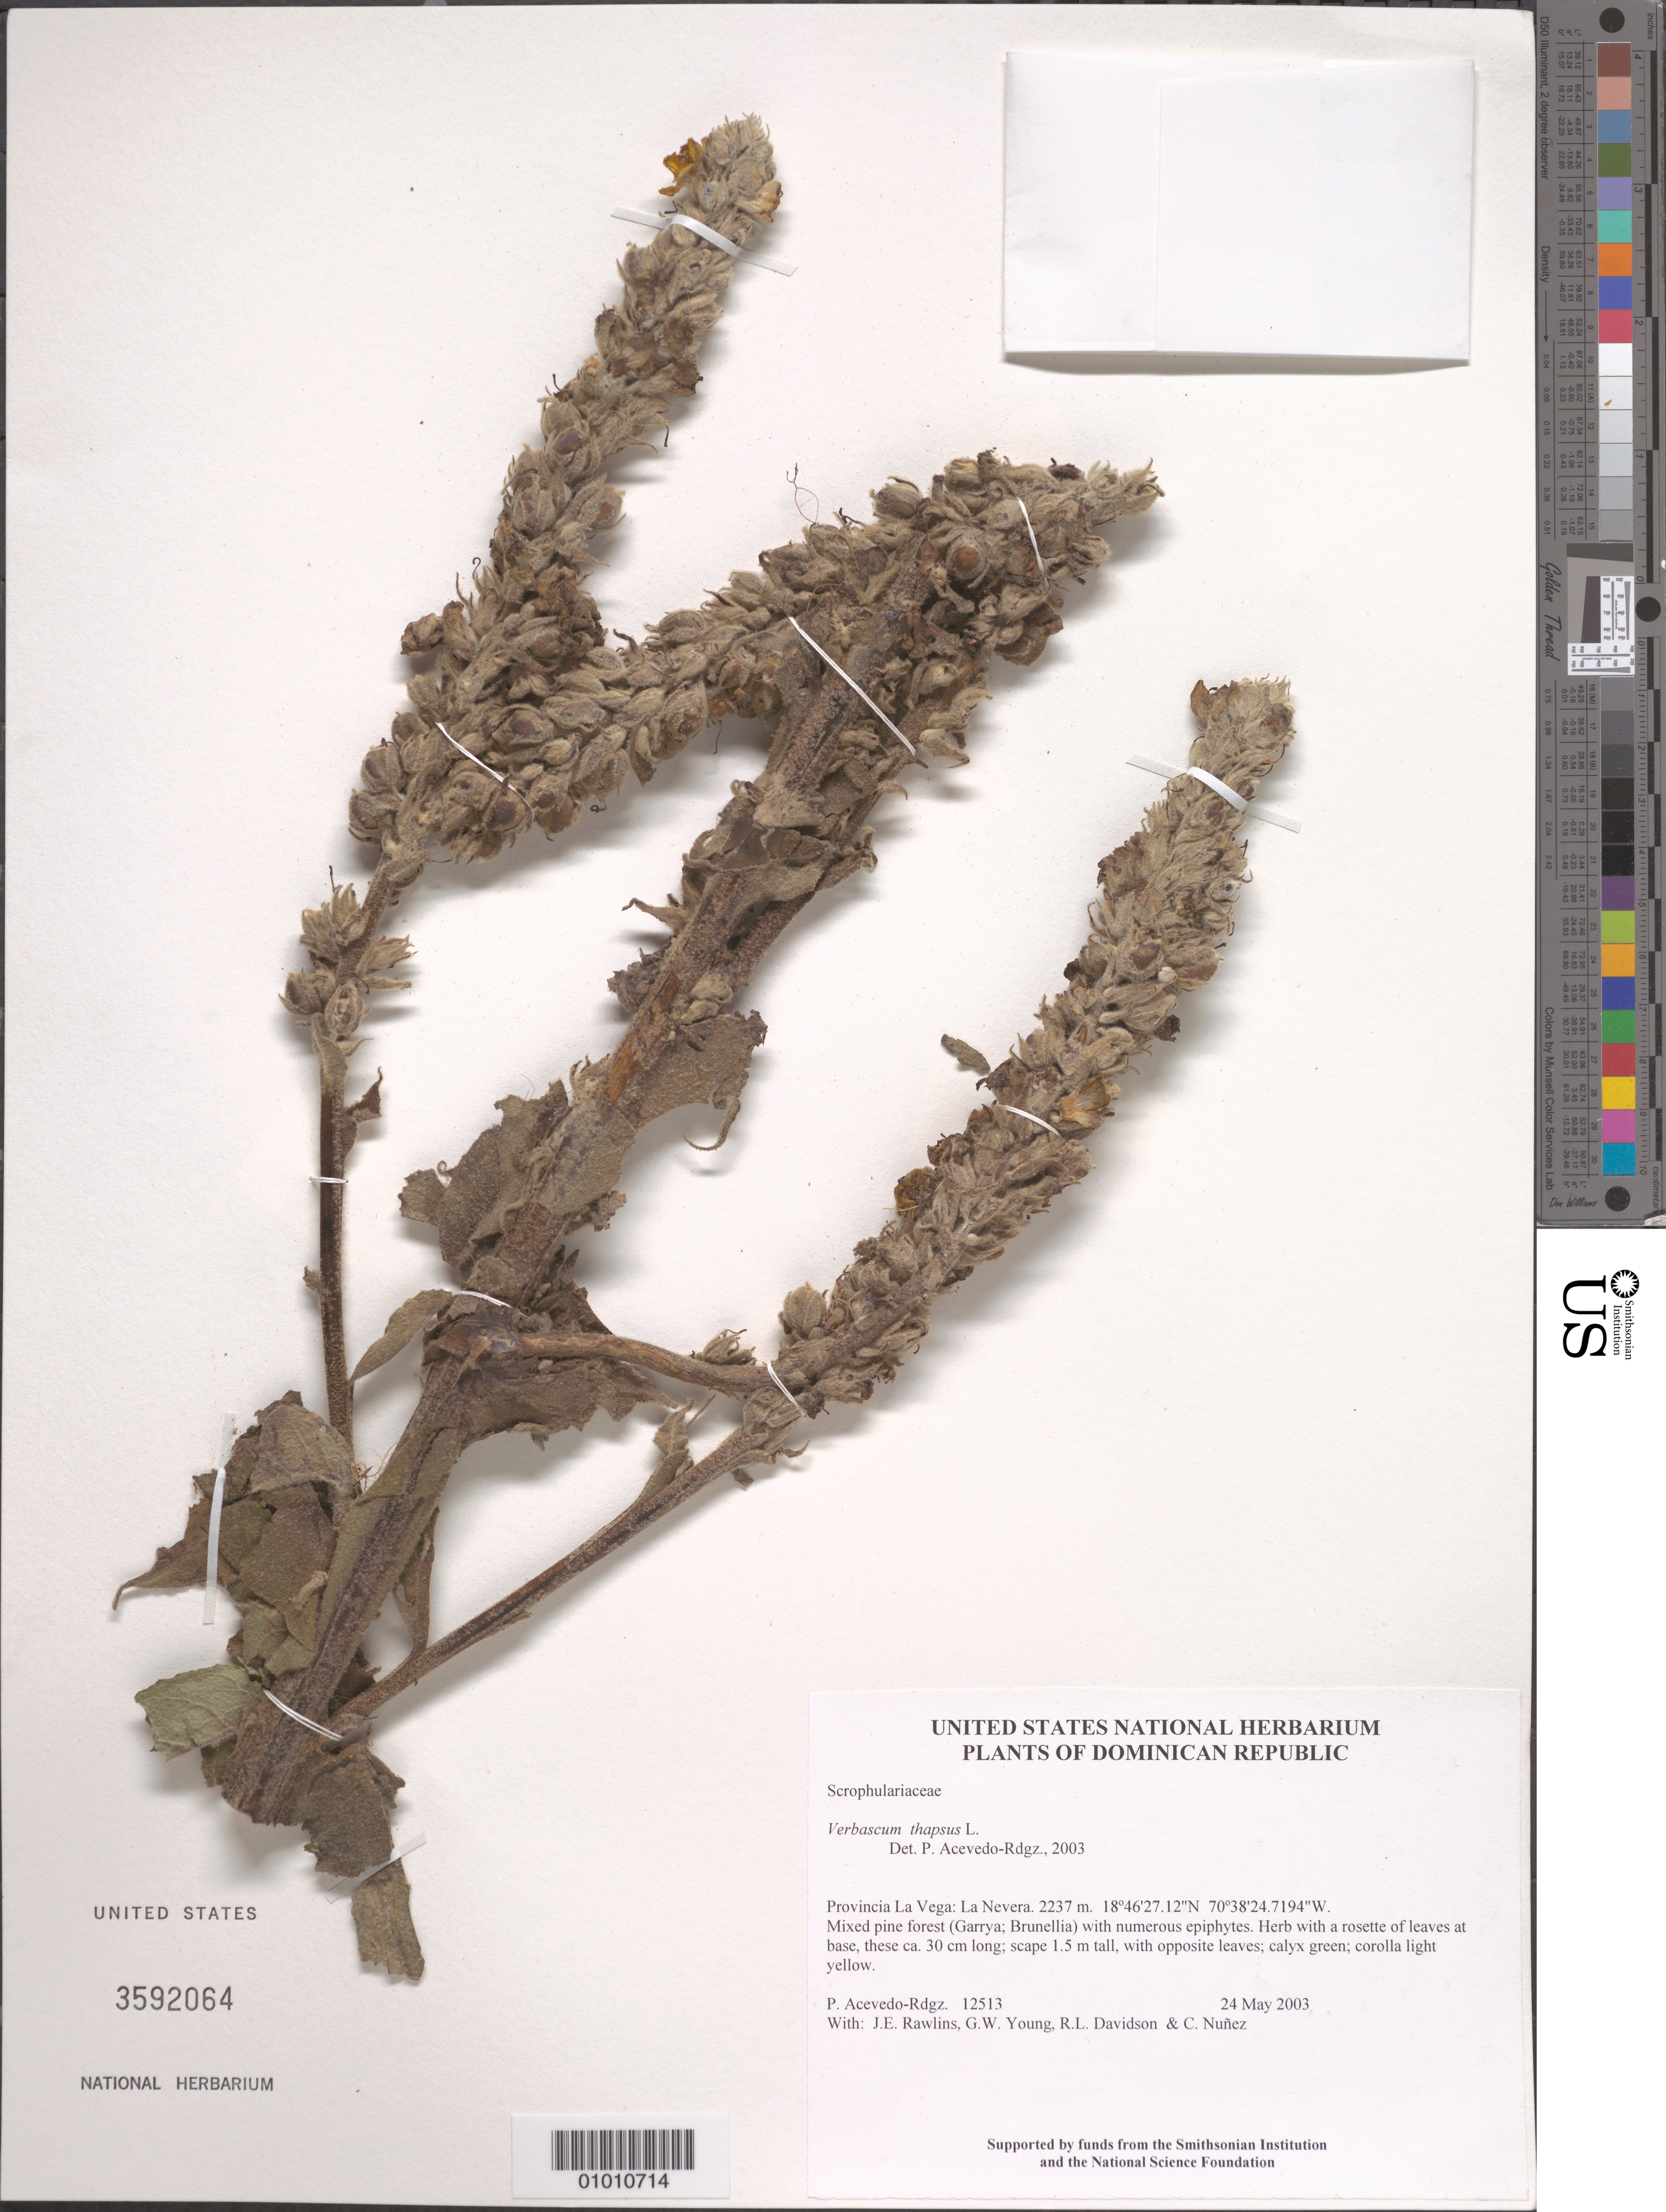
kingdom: Plantae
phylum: Tracheophyta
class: Magnoliopsida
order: Lamiales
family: Scrophulariaceae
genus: Verbascum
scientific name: Verbascum thapsus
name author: L.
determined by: Acevedo-Rodríguez, P., (BOT), Smithsonian Institution - National Museum of Natural History (UNITED STATES)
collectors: P. Acevedo-Rodr., J. Rawlins, G. Young, R. Davidson & C. Nunez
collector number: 12513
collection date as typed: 24 May 2003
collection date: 2003-05-24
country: Dominican Republic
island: Hispaniola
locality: Provincia La Vega: La Nevera.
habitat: Mixed pine forest (Garrya; Brunellia) with numerous epiphytes.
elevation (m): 2237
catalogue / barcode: US 3592064